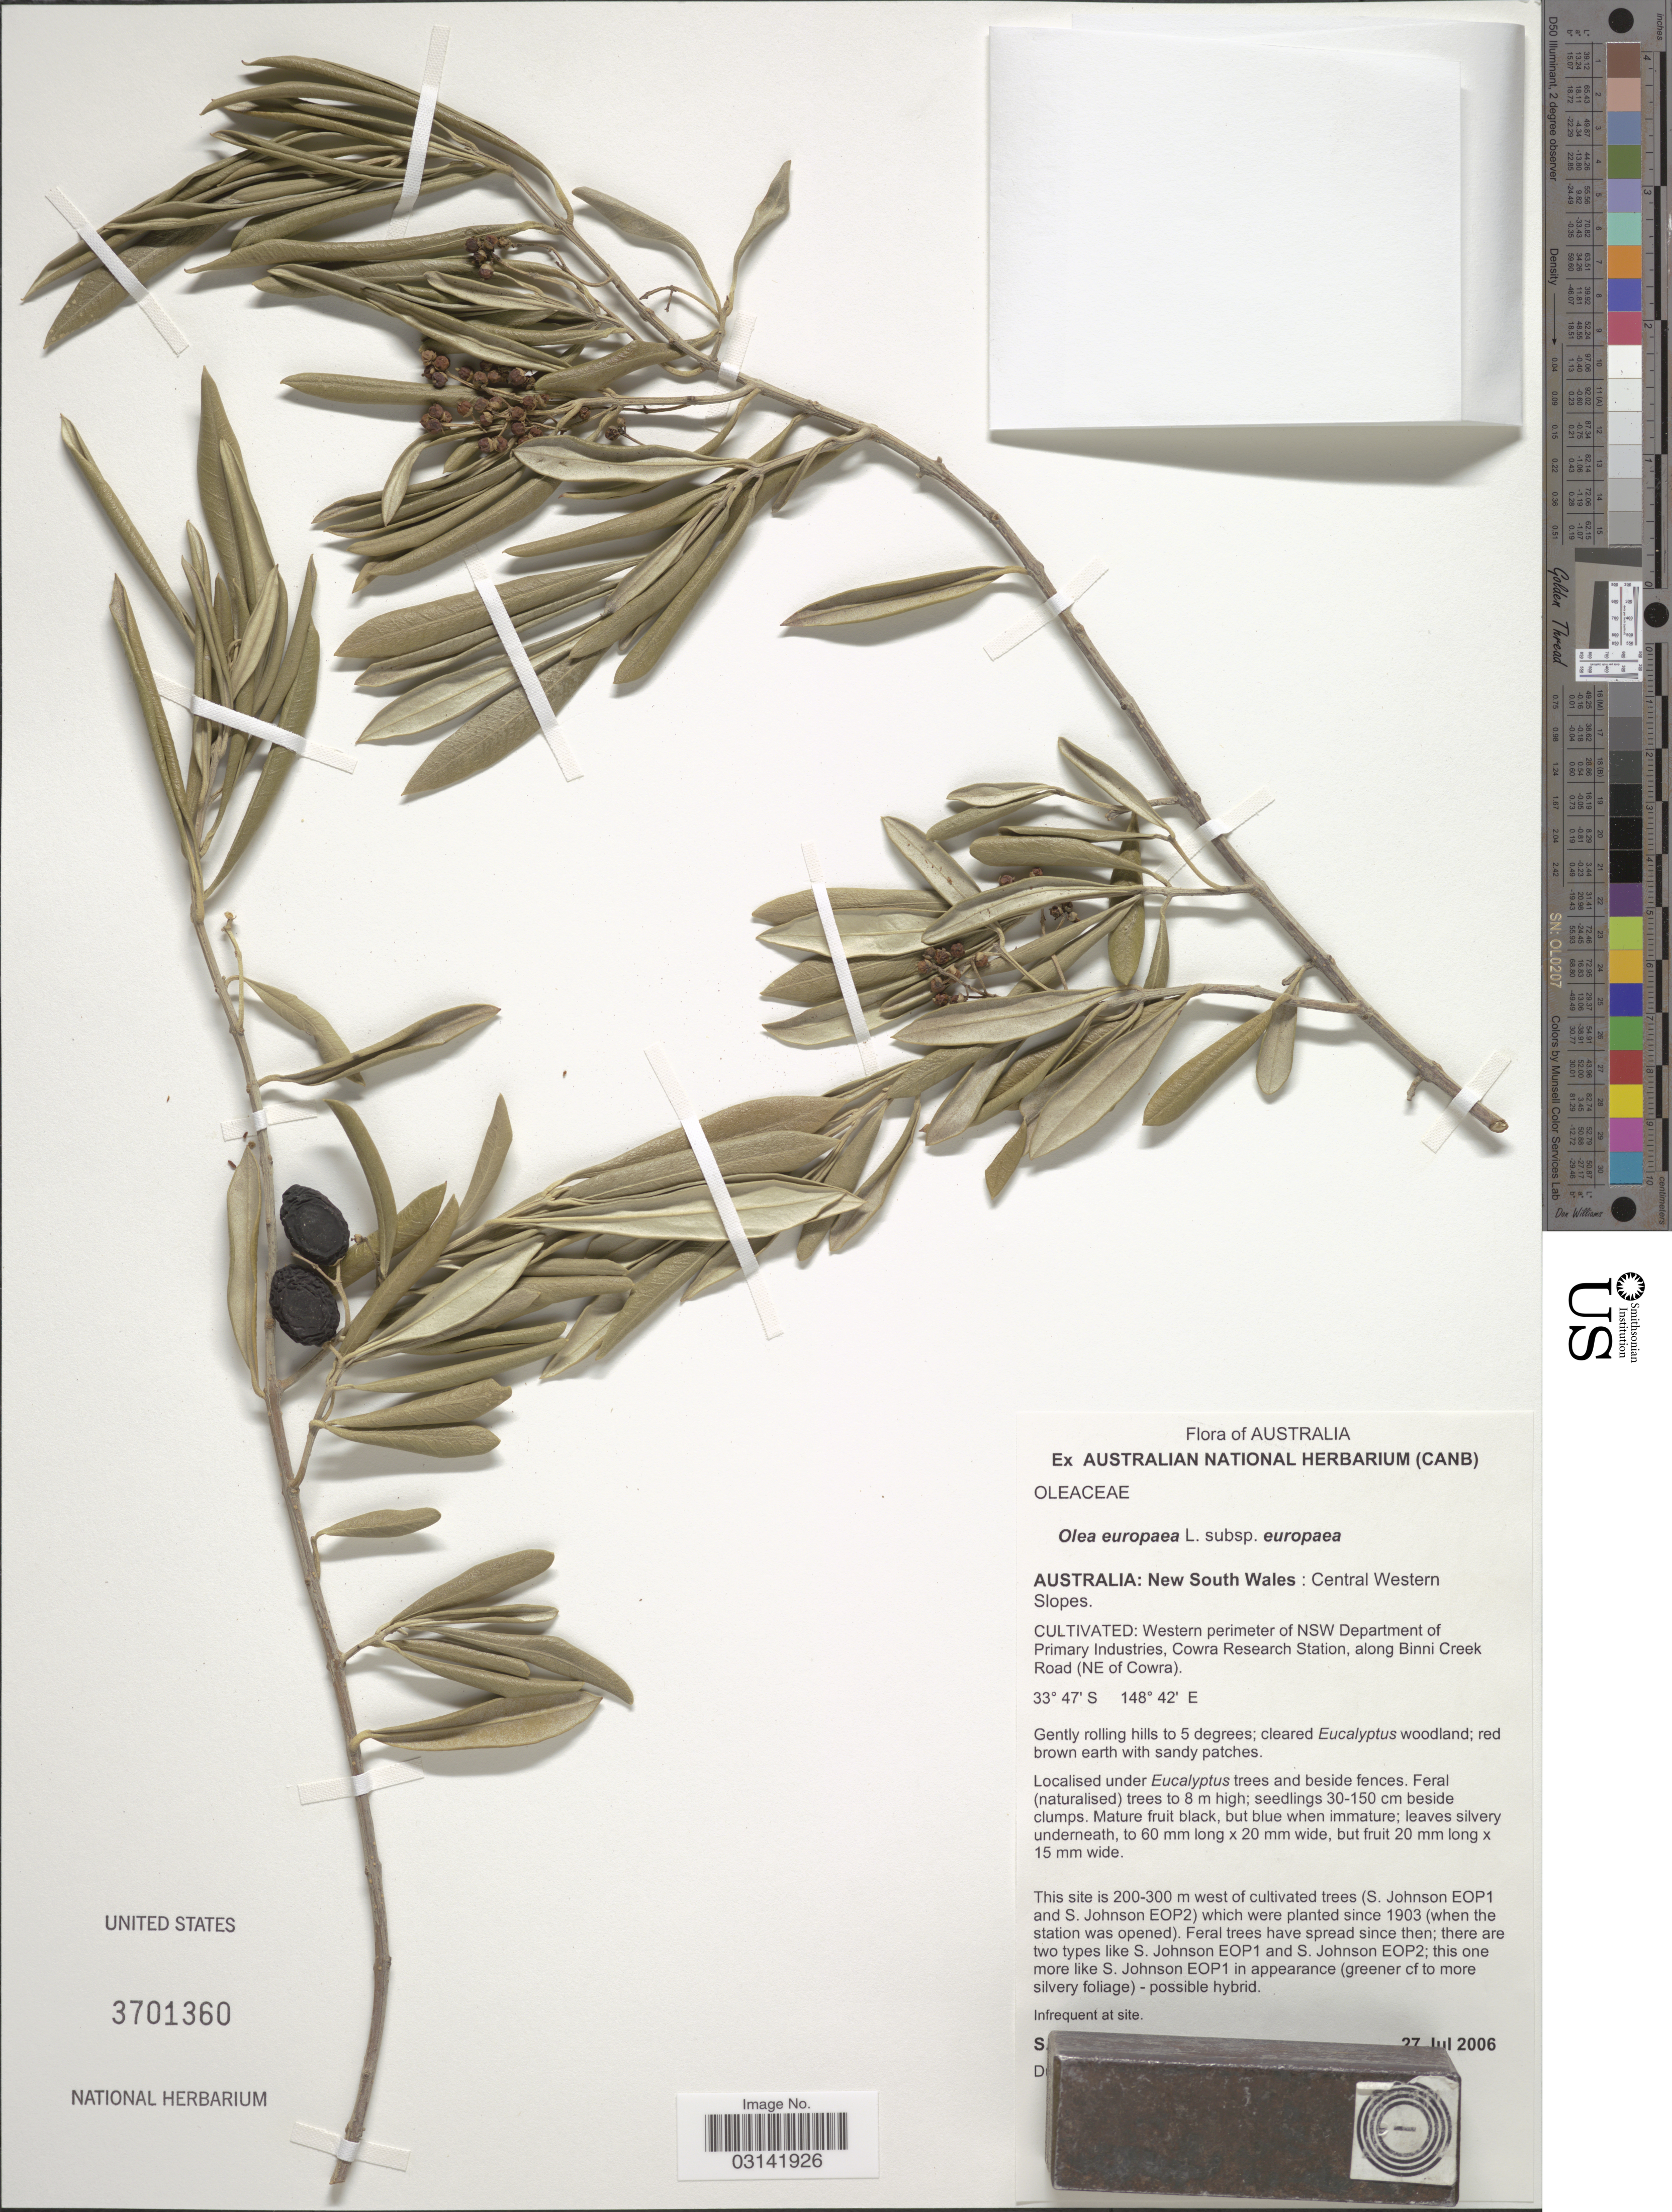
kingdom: Plantae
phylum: Tracheophyta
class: Magnoliopsida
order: Lamiales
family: Oleaceae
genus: Olea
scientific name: Olea europaea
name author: L.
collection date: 2006-07-27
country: Australia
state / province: New South Wales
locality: Western perimeter of NSW Department of Primary Industries, Cowra Research Station, along Binni Creek Road (NE of Cowra).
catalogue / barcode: US 3701360